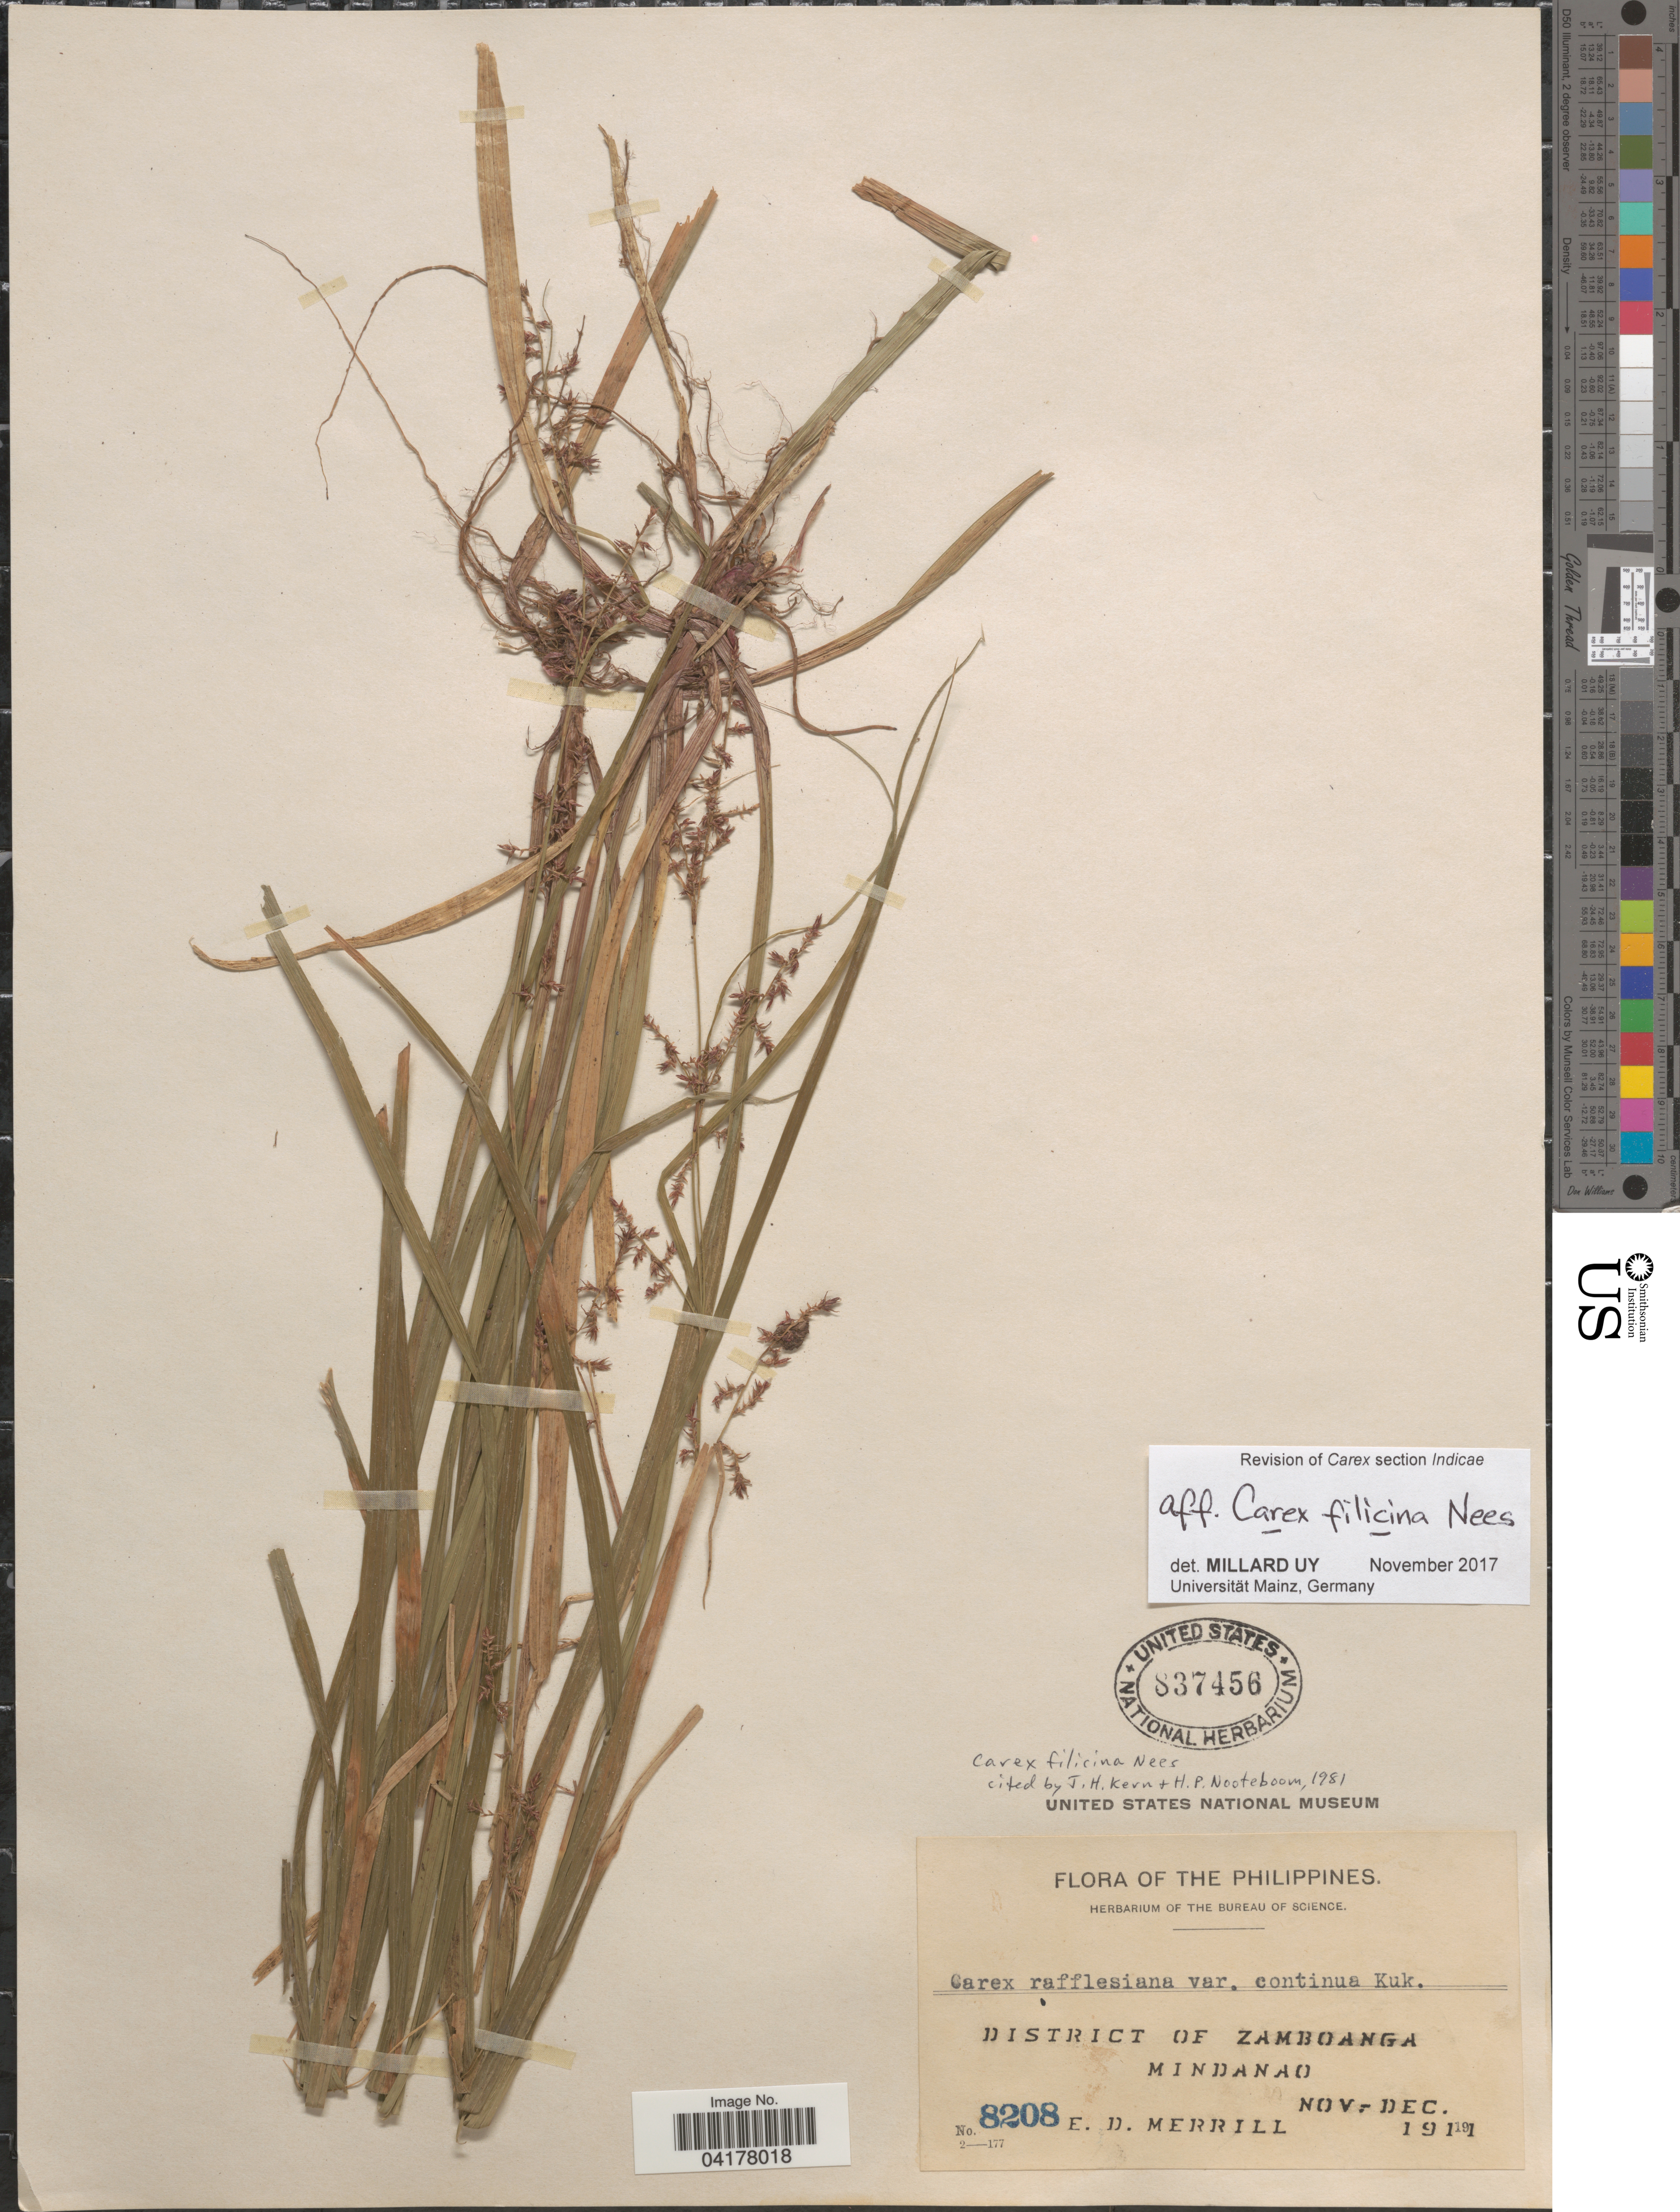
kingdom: Plantae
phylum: Tracheophyta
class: Liliopsida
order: Poales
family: Cyperaceae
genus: Carex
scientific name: Carex filicina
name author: Nees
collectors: E. D. Merrill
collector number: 8208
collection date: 1911-11/1911-12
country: Philippines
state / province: Zamboanga Peninsula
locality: District of Zamboanga. Mindanao.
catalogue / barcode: US 837456